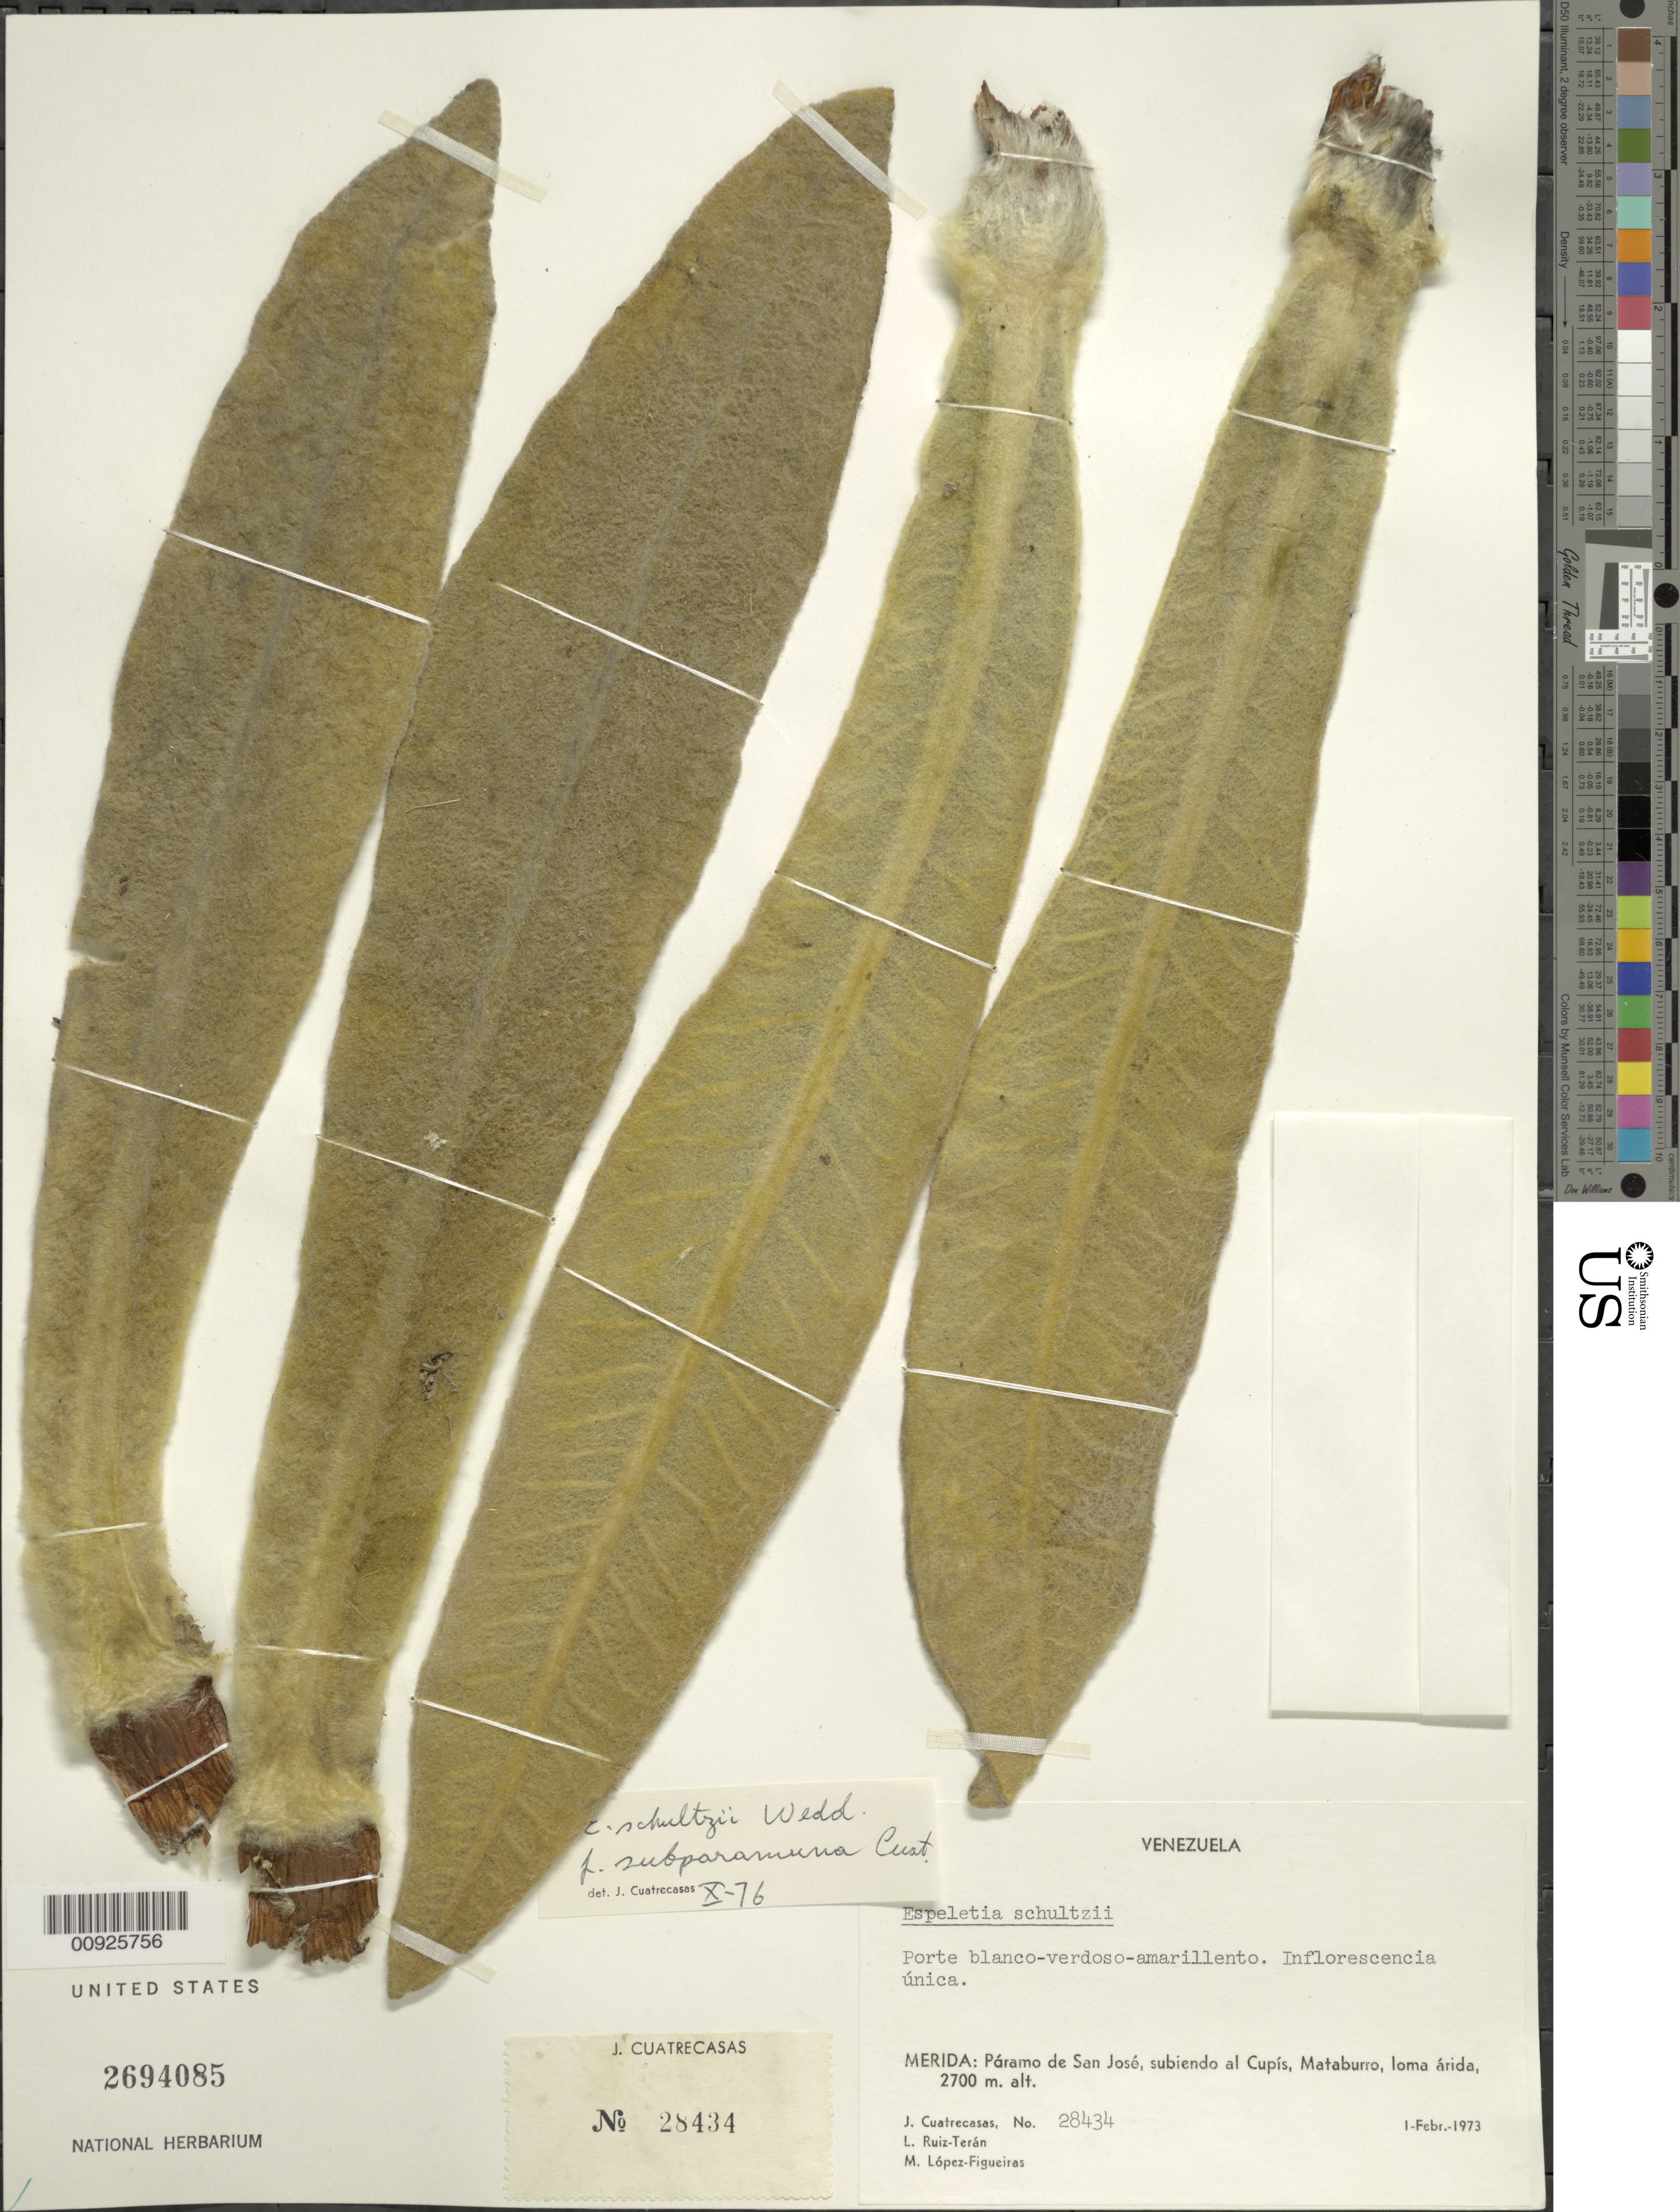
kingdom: Plantae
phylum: Tracheophyta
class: Magnoliopsida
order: Asterales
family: Asteraceae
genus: Espeletia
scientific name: Espeletia schultzii var. subparamuna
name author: Cuatrec.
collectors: J. Cuatrecasas, L. E. Ruíz-Terán & M. López Figueiras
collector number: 28434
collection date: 1973-02-01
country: Venezuela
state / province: Mérida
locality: P. de San José. Páramo de San José, subiendo al Cupís, Mataburro, loma árida.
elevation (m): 2700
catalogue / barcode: US 2694085